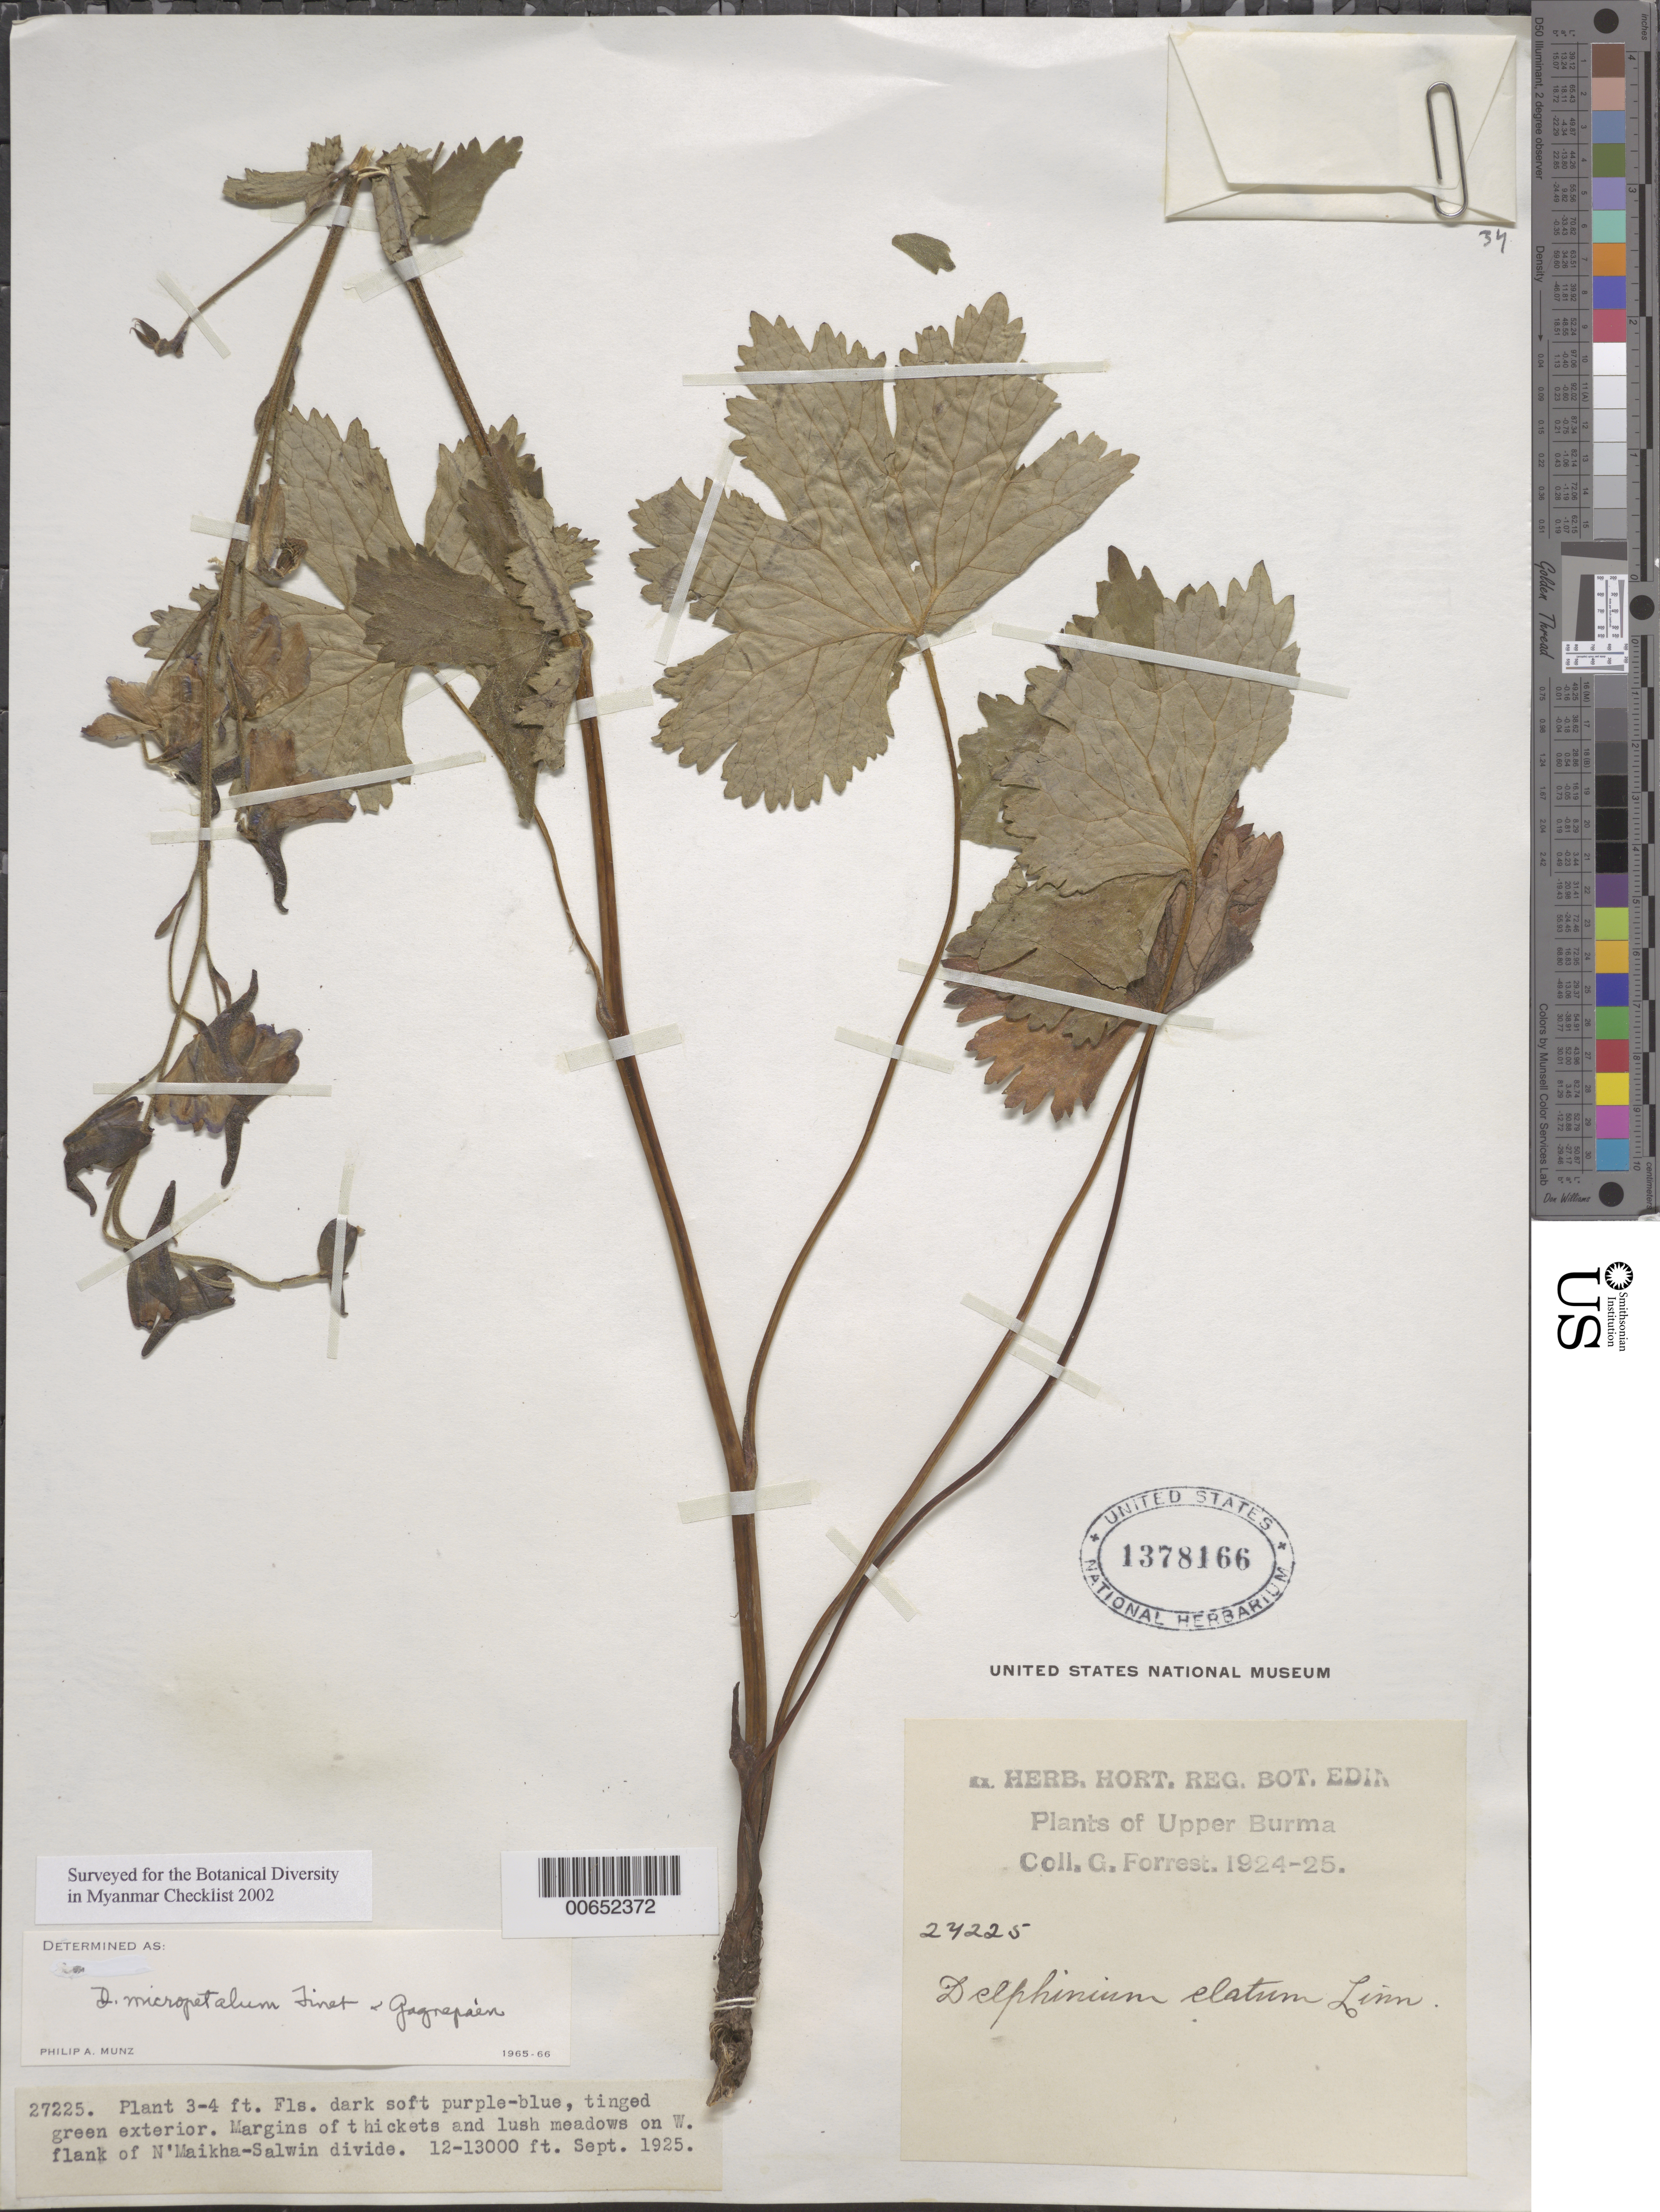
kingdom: Plantae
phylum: Tracheophyta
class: Magnoliopsida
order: Ranunculales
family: Ranunculaceae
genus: Delphinium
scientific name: Delphinium micropetalum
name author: Finet & Gagnep.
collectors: G. Forrest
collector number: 27225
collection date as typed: Sep 1925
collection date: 1925-09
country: Myanmar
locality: Upper Burma, W flank of N'Maikha-Salwin Divide.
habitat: Margins of thickets and lush meadow.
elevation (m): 3658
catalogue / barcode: US 1378166